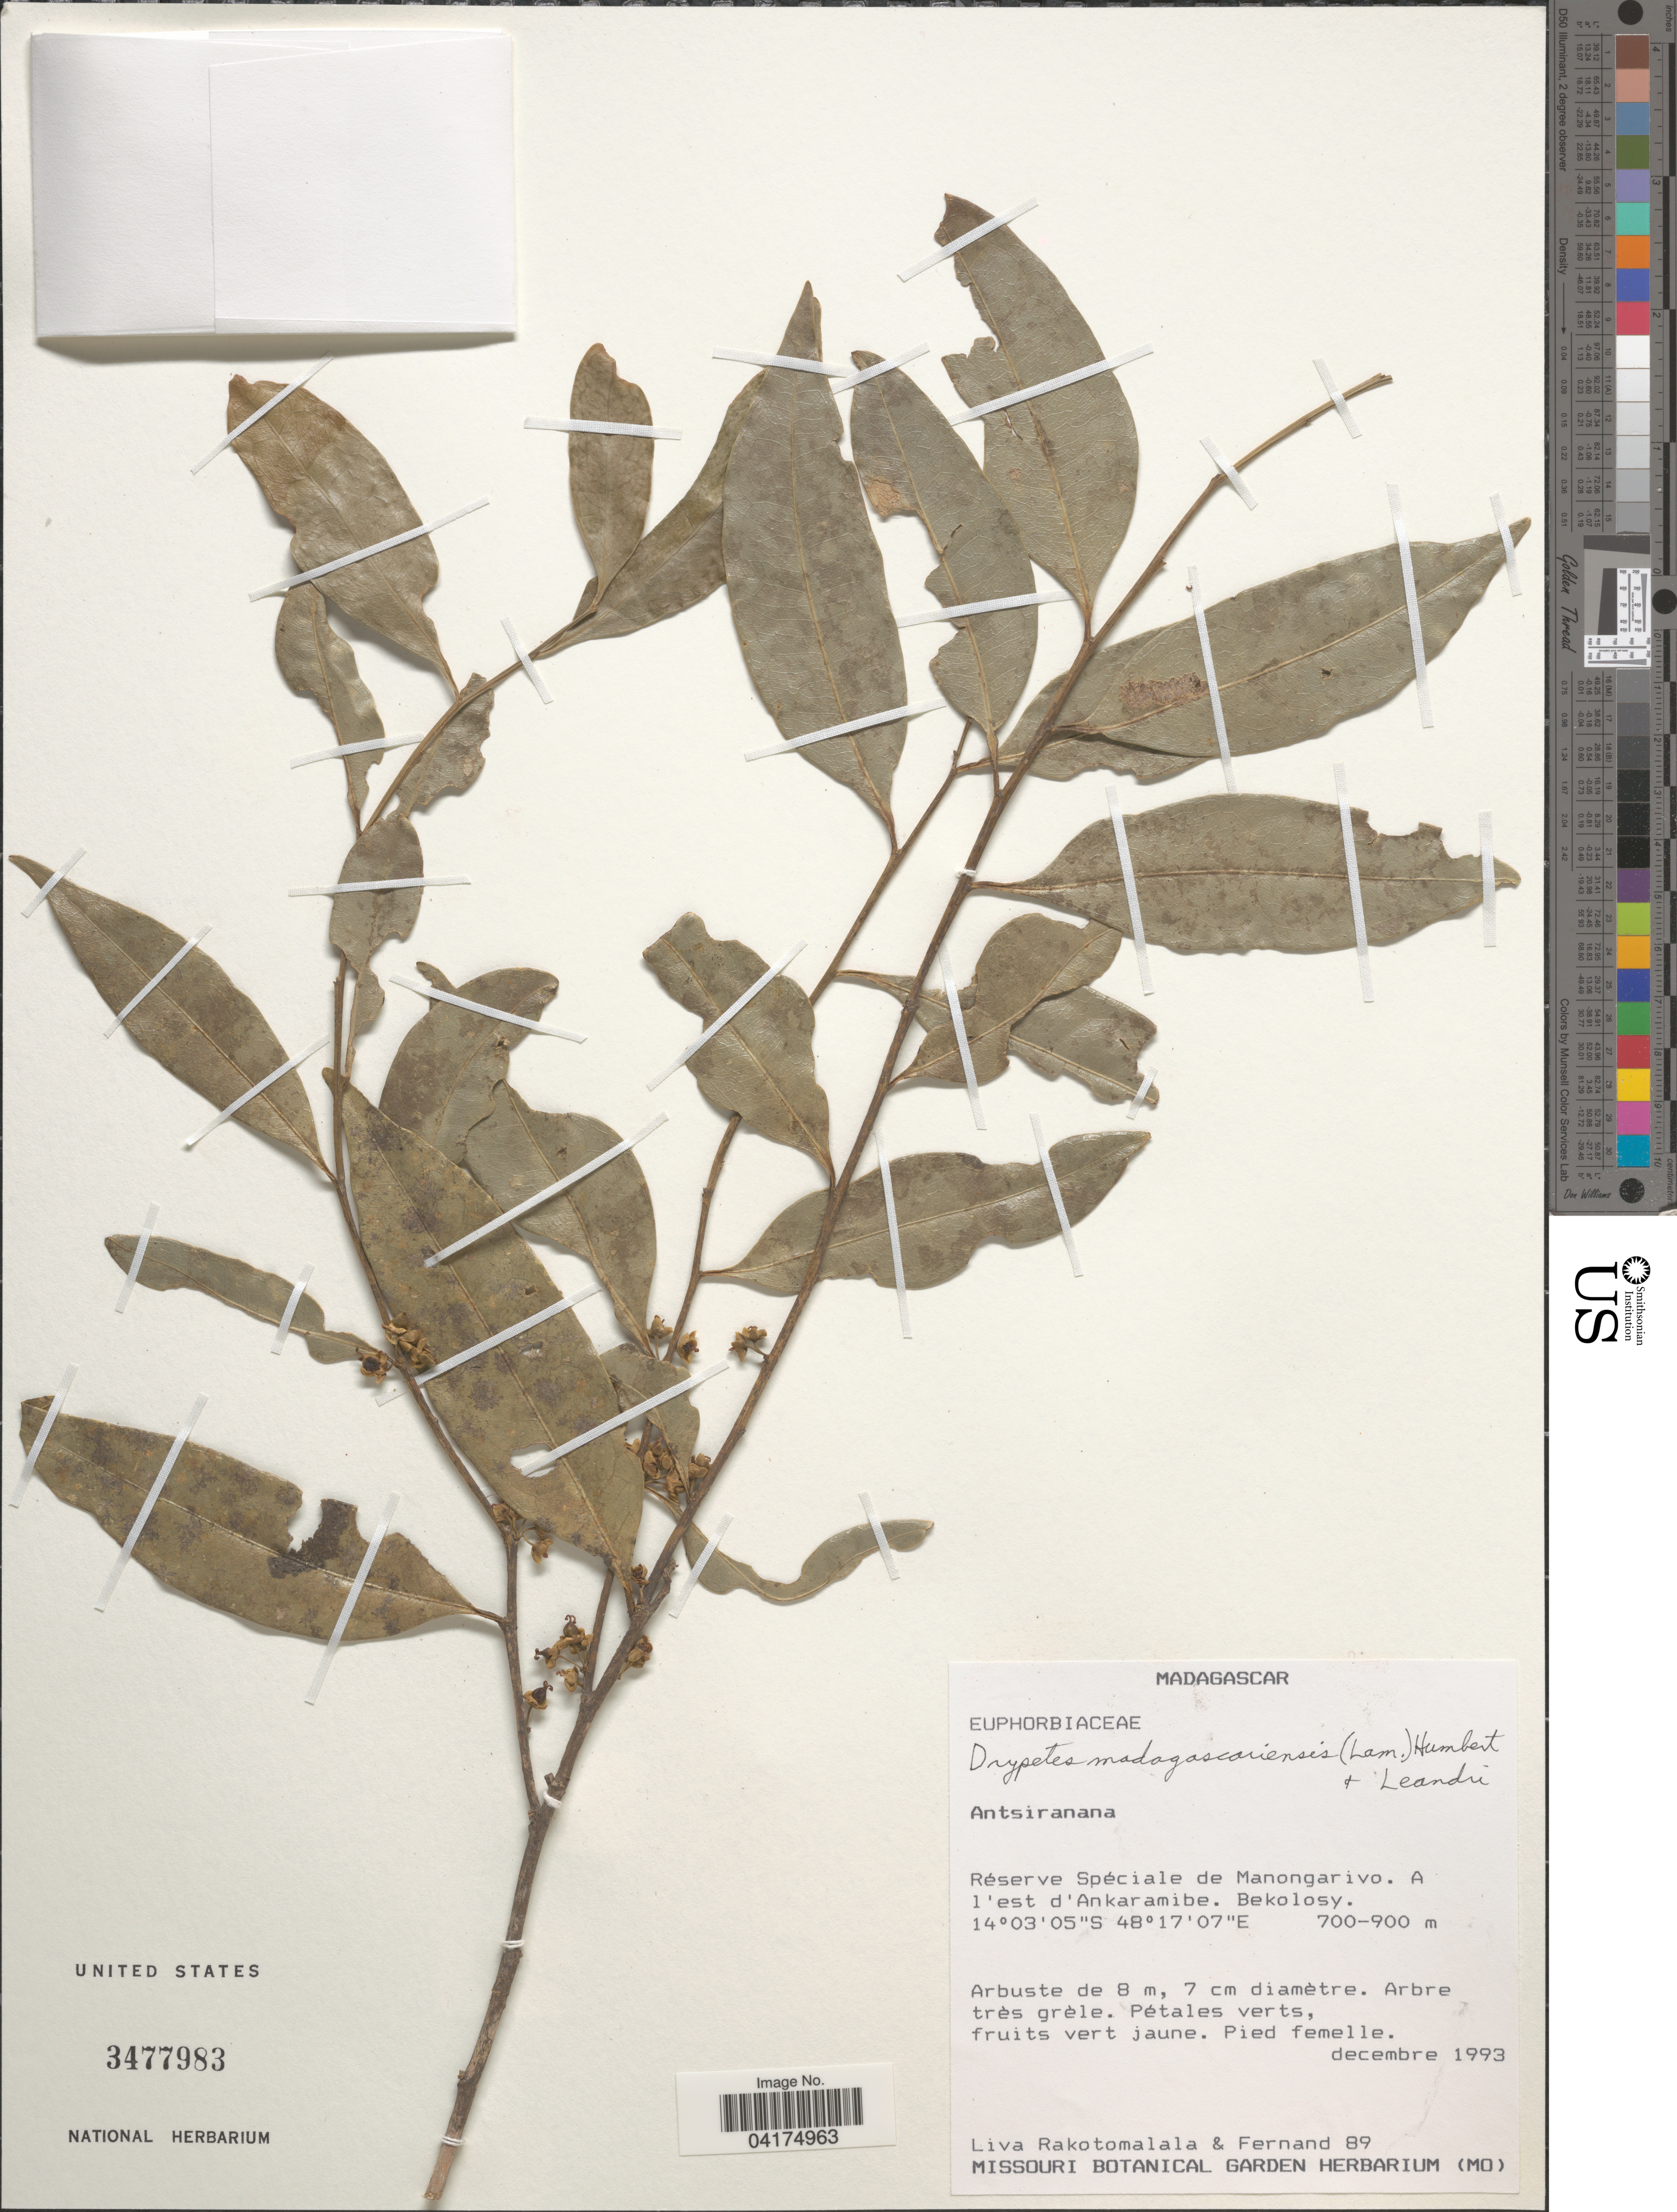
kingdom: Plantae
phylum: Tracheophyta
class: Magnoliopsida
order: Malpighiales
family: Putranjivaceae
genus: Drypetes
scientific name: Drypetes madagascariensis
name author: (Lam.) Humbert & Leandri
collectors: L. Rakotomalala & -. Fernand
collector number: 89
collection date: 1993-12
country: Madagascar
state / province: Sofia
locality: Réserve Spéciale de Manongarivo. A l'est d'Ankaramibe. Bekolosy.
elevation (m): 700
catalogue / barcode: US 3477983